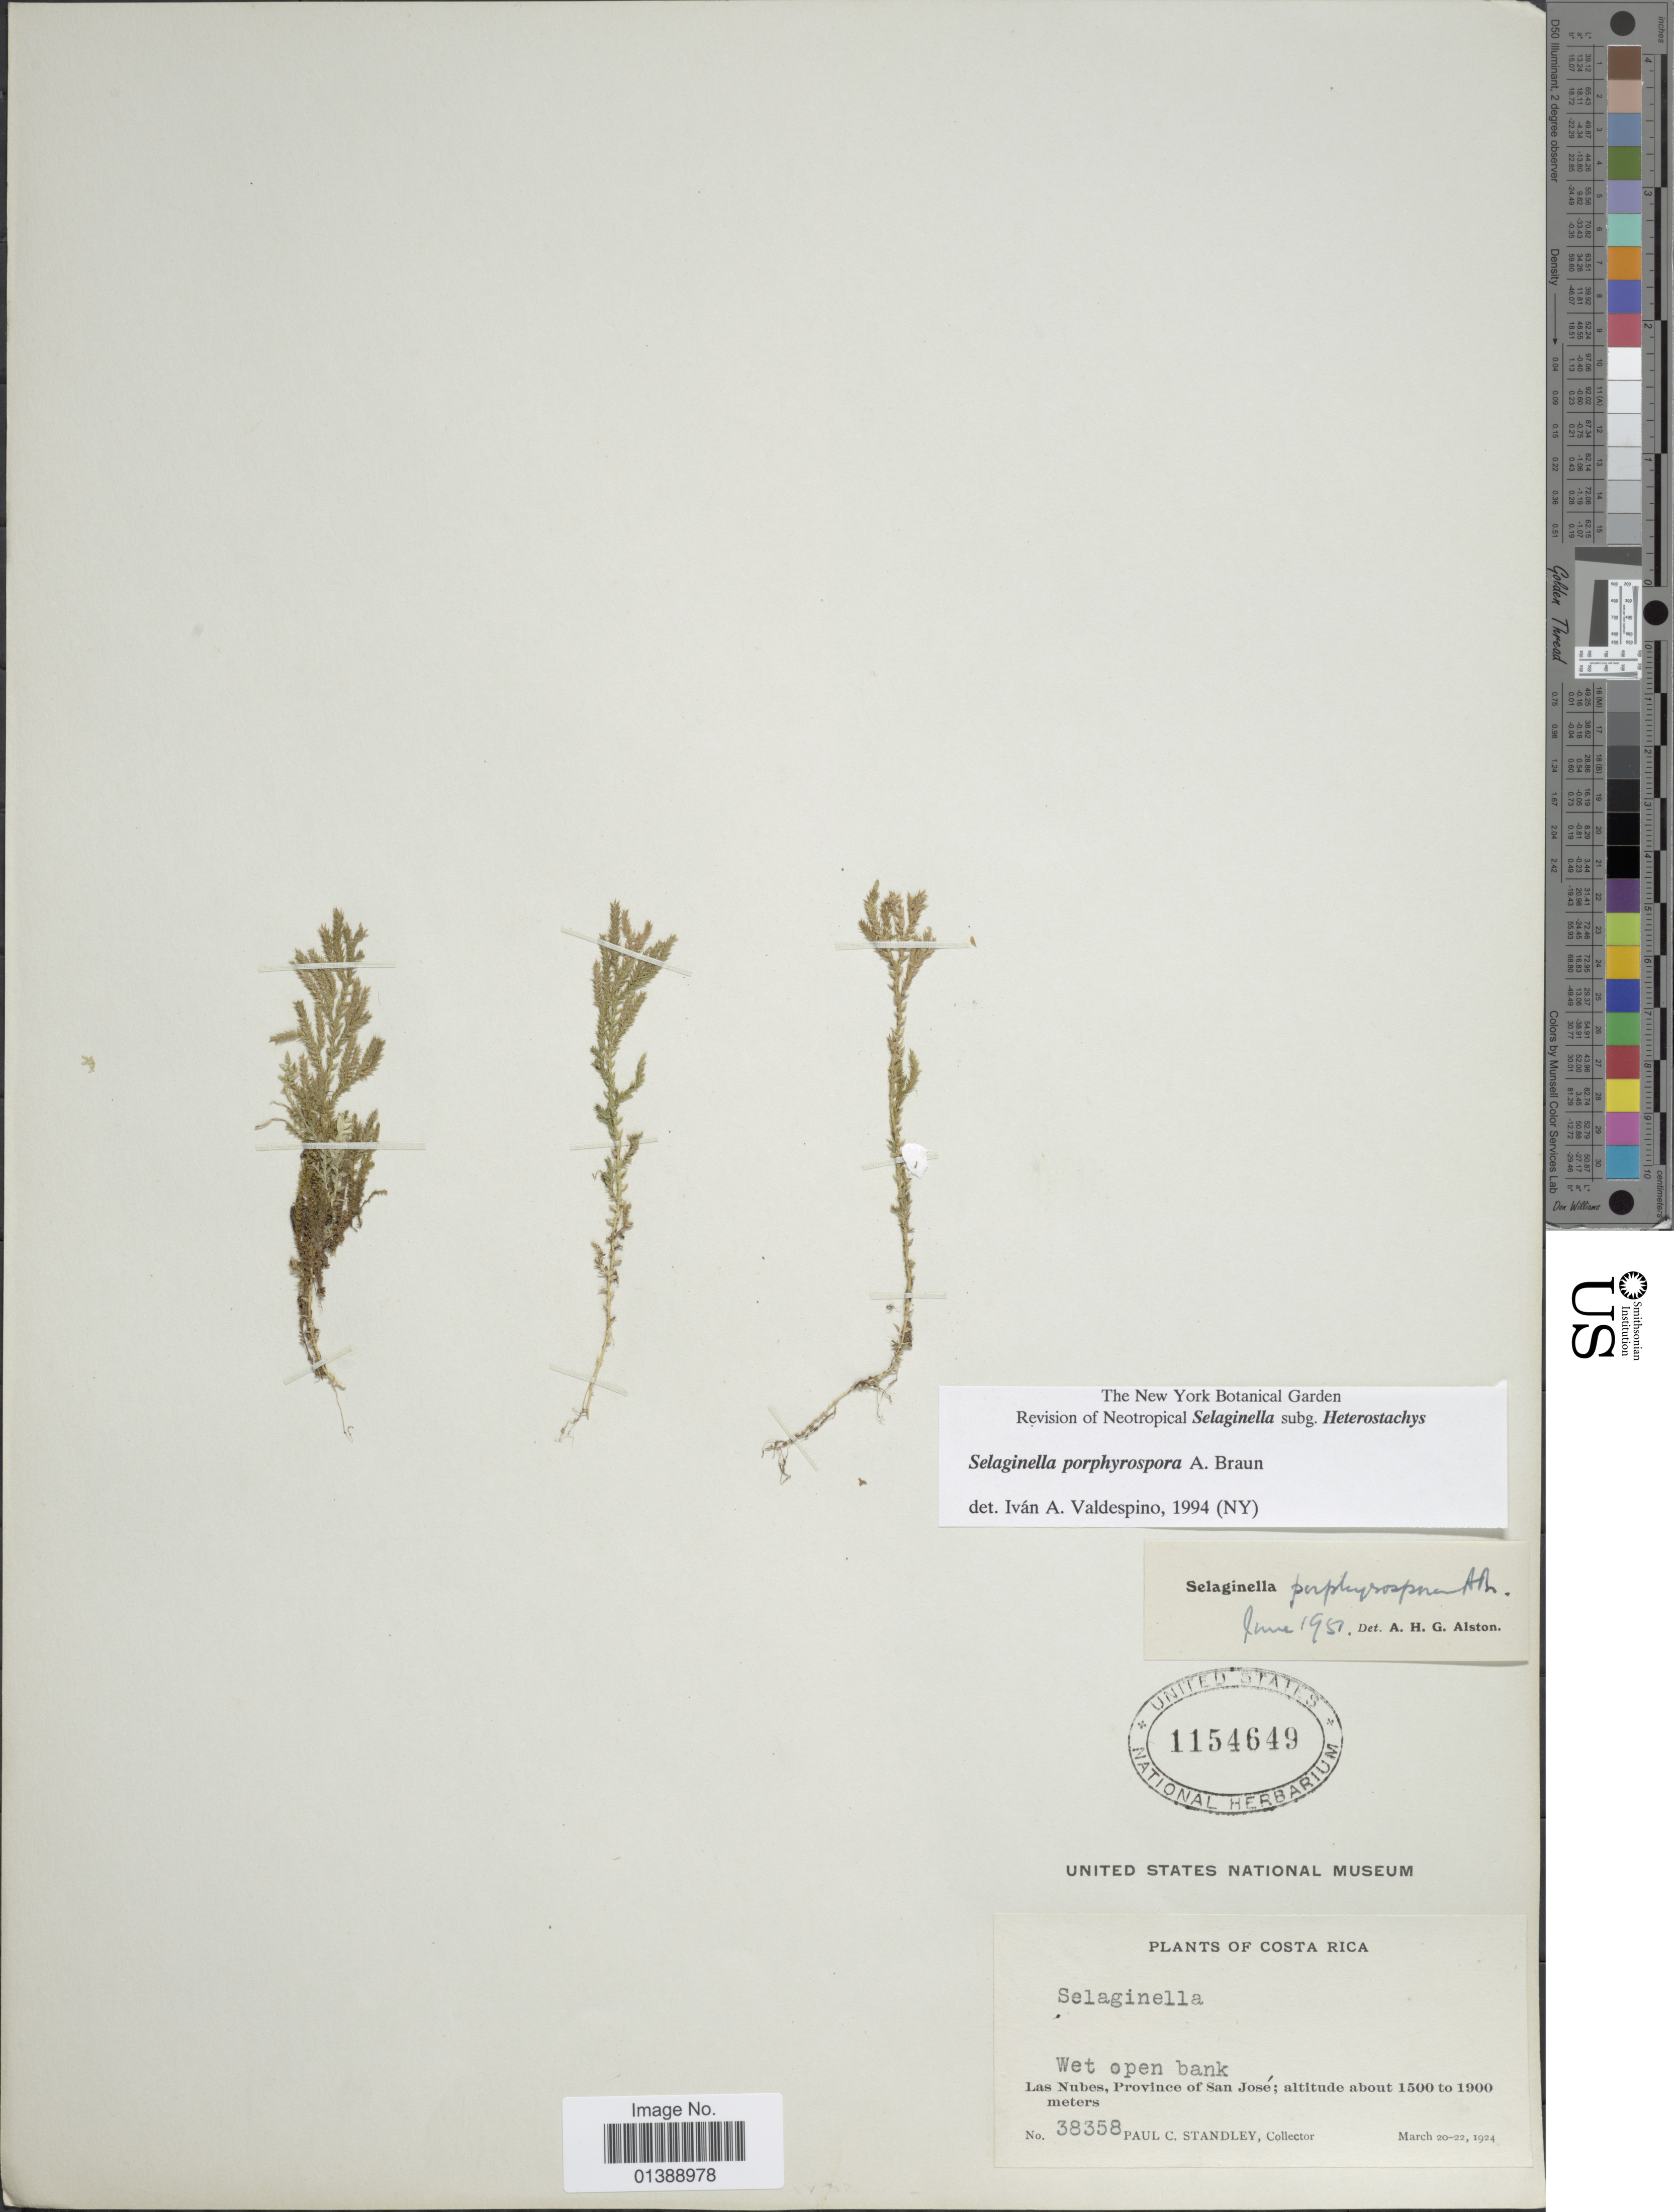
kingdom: Plantae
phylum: Tracheophyta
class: Lycopodiopsida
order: Selaginellales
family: Selaginellaceae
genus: Selaginella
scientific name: Selaginella porphyrospora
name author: A. Braun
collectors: P. C. Standley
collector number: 38358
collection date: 1924-03-20/1924-03-22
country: Costa Rica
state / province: San José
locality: Las Nubes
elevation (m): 1500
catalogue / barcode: US 1154649